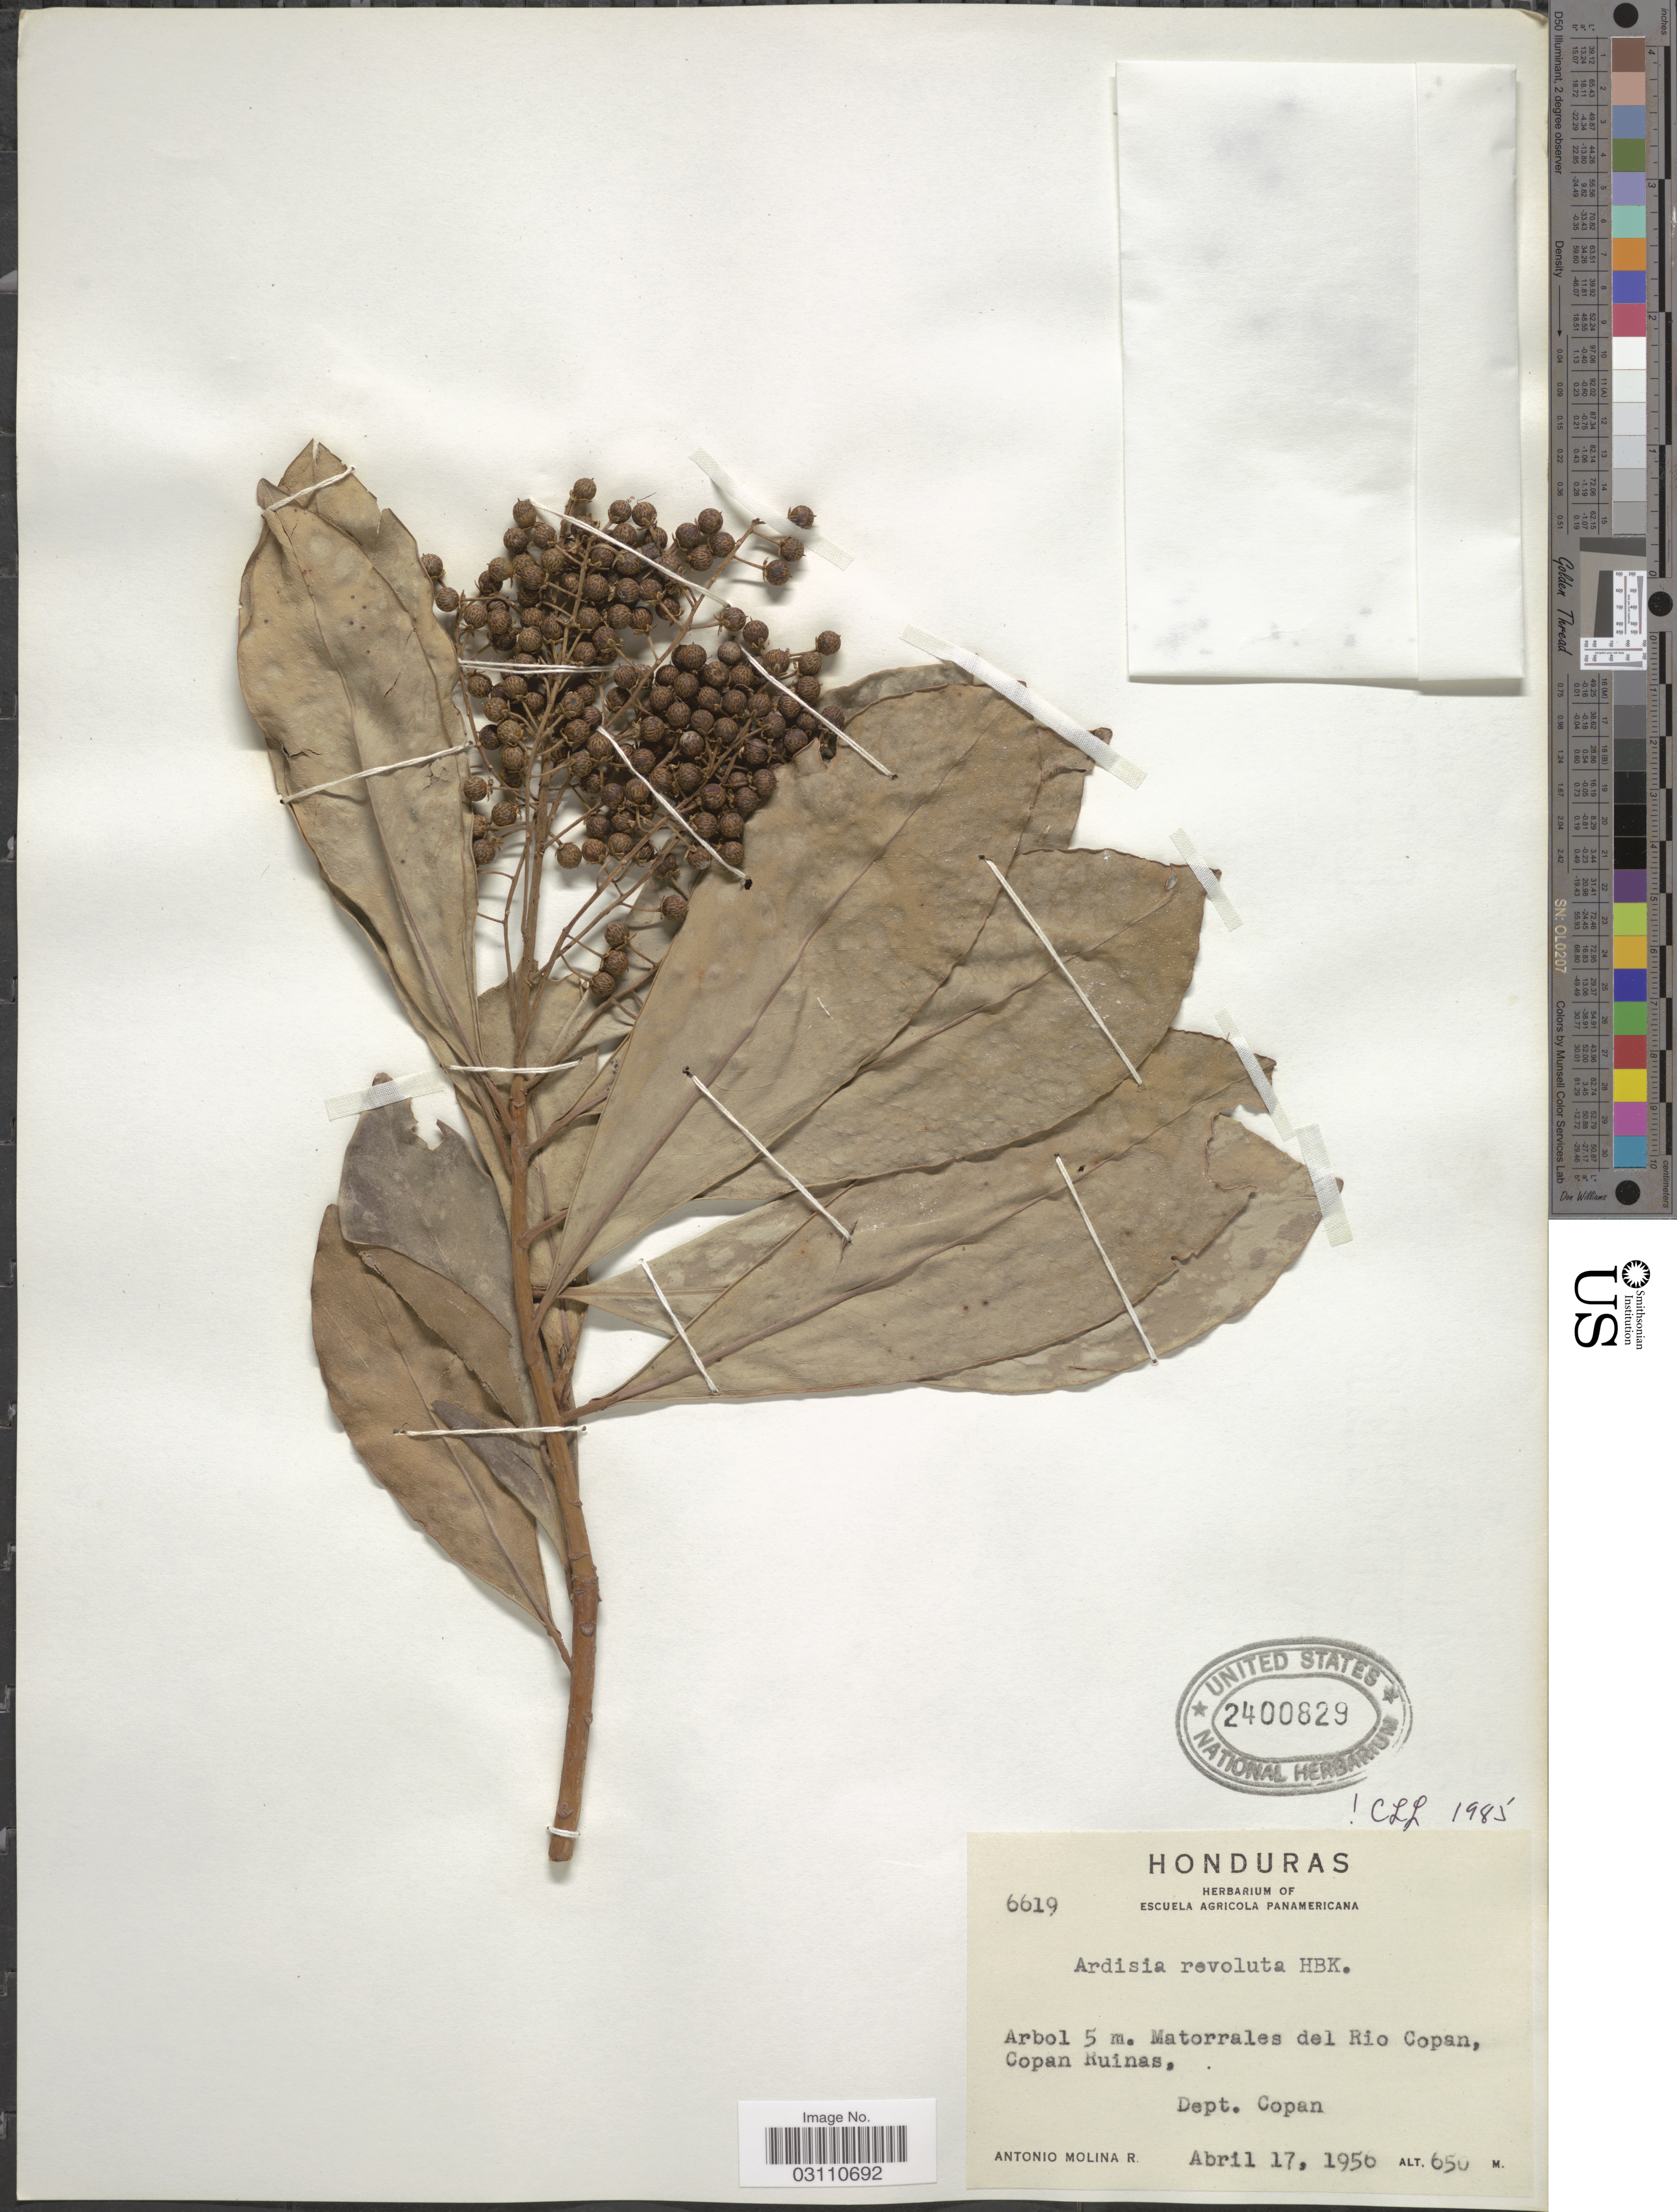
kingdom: Plantae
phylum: Tracheophyta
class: Magnoliopsida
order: Ericales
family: Primulaceae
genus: Ardisia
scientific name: Ardisia revoluta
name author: Kunth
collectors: A. Molina R.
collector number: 6619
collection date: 1956-04-17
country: Honduras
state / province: Copán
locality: Matorrales del Rio Copan, Copan Ruinas, Dept. Copan.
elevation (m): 650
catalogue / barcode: US 2400829